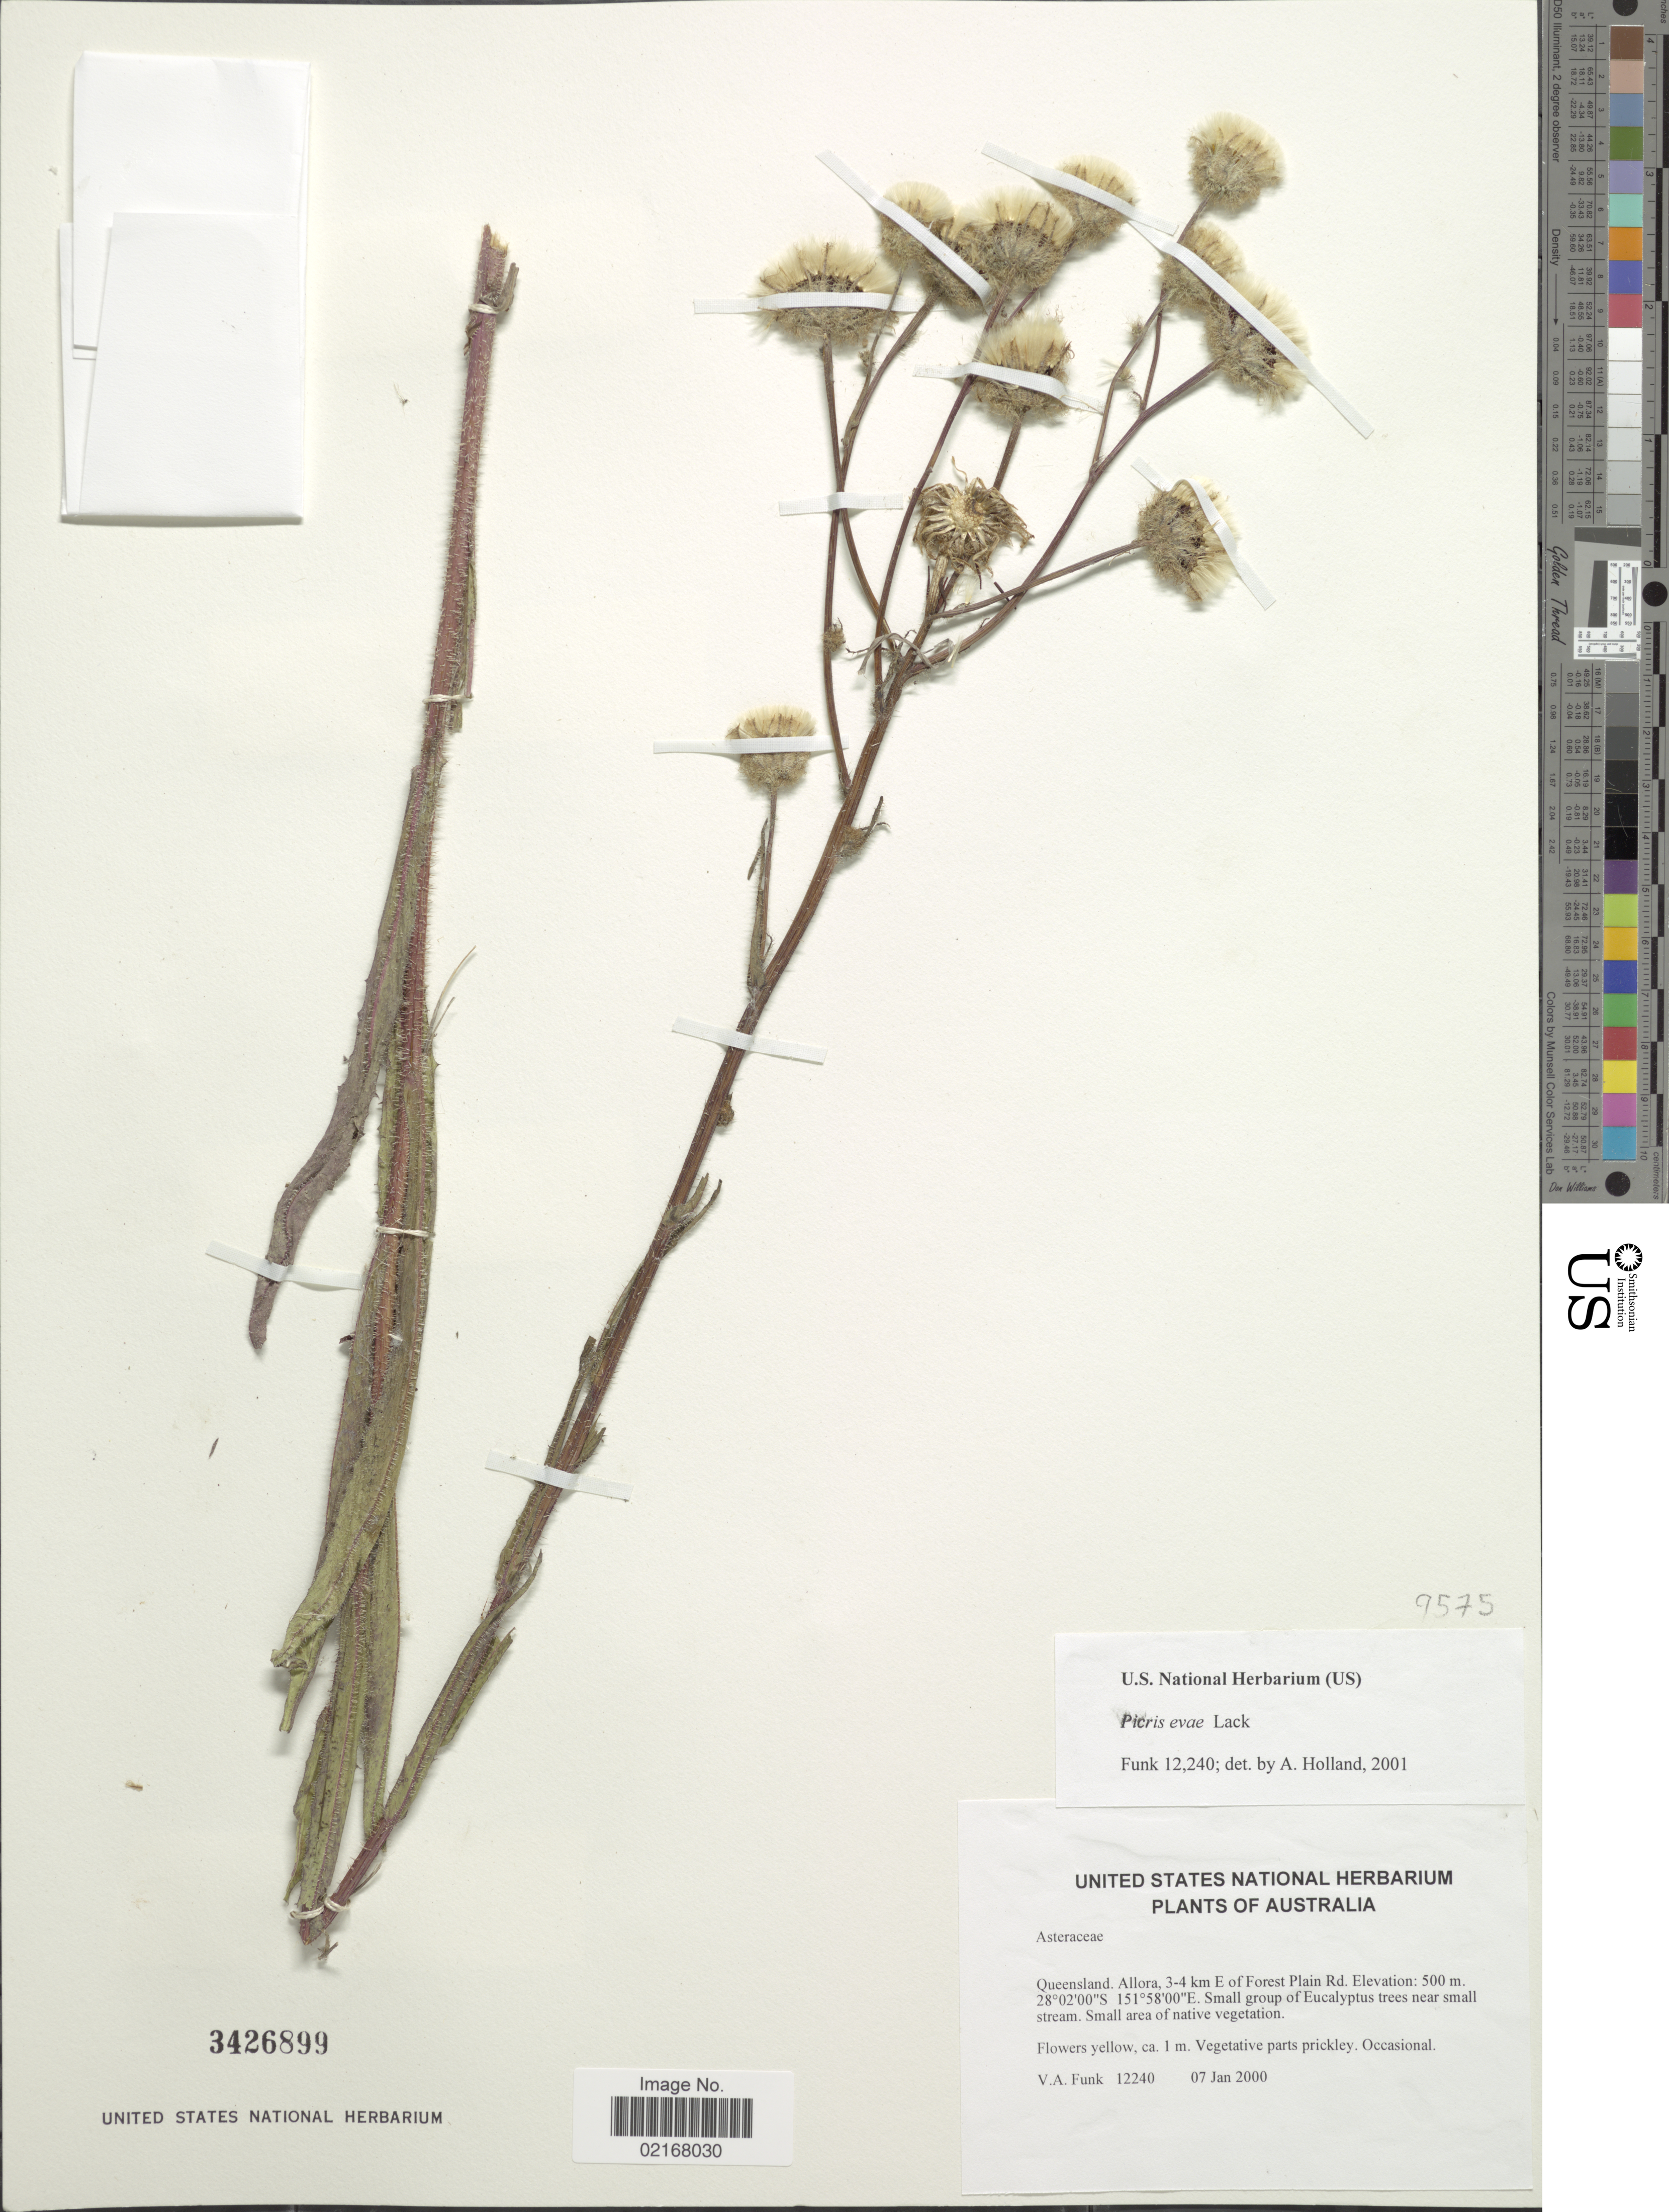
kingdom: Plantae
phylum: Tracheophyta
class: Magnoliopsida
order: Asterales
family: Asteraceae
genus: Picris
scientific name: Picris evae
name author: Lack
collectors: V. Funk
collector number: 12240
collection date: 2000-01-07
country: Australia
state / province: Queensland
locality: Queensland. Allora, 3-4 km E of Forest Plain Rd.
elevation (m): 500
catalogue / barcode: US 3426899